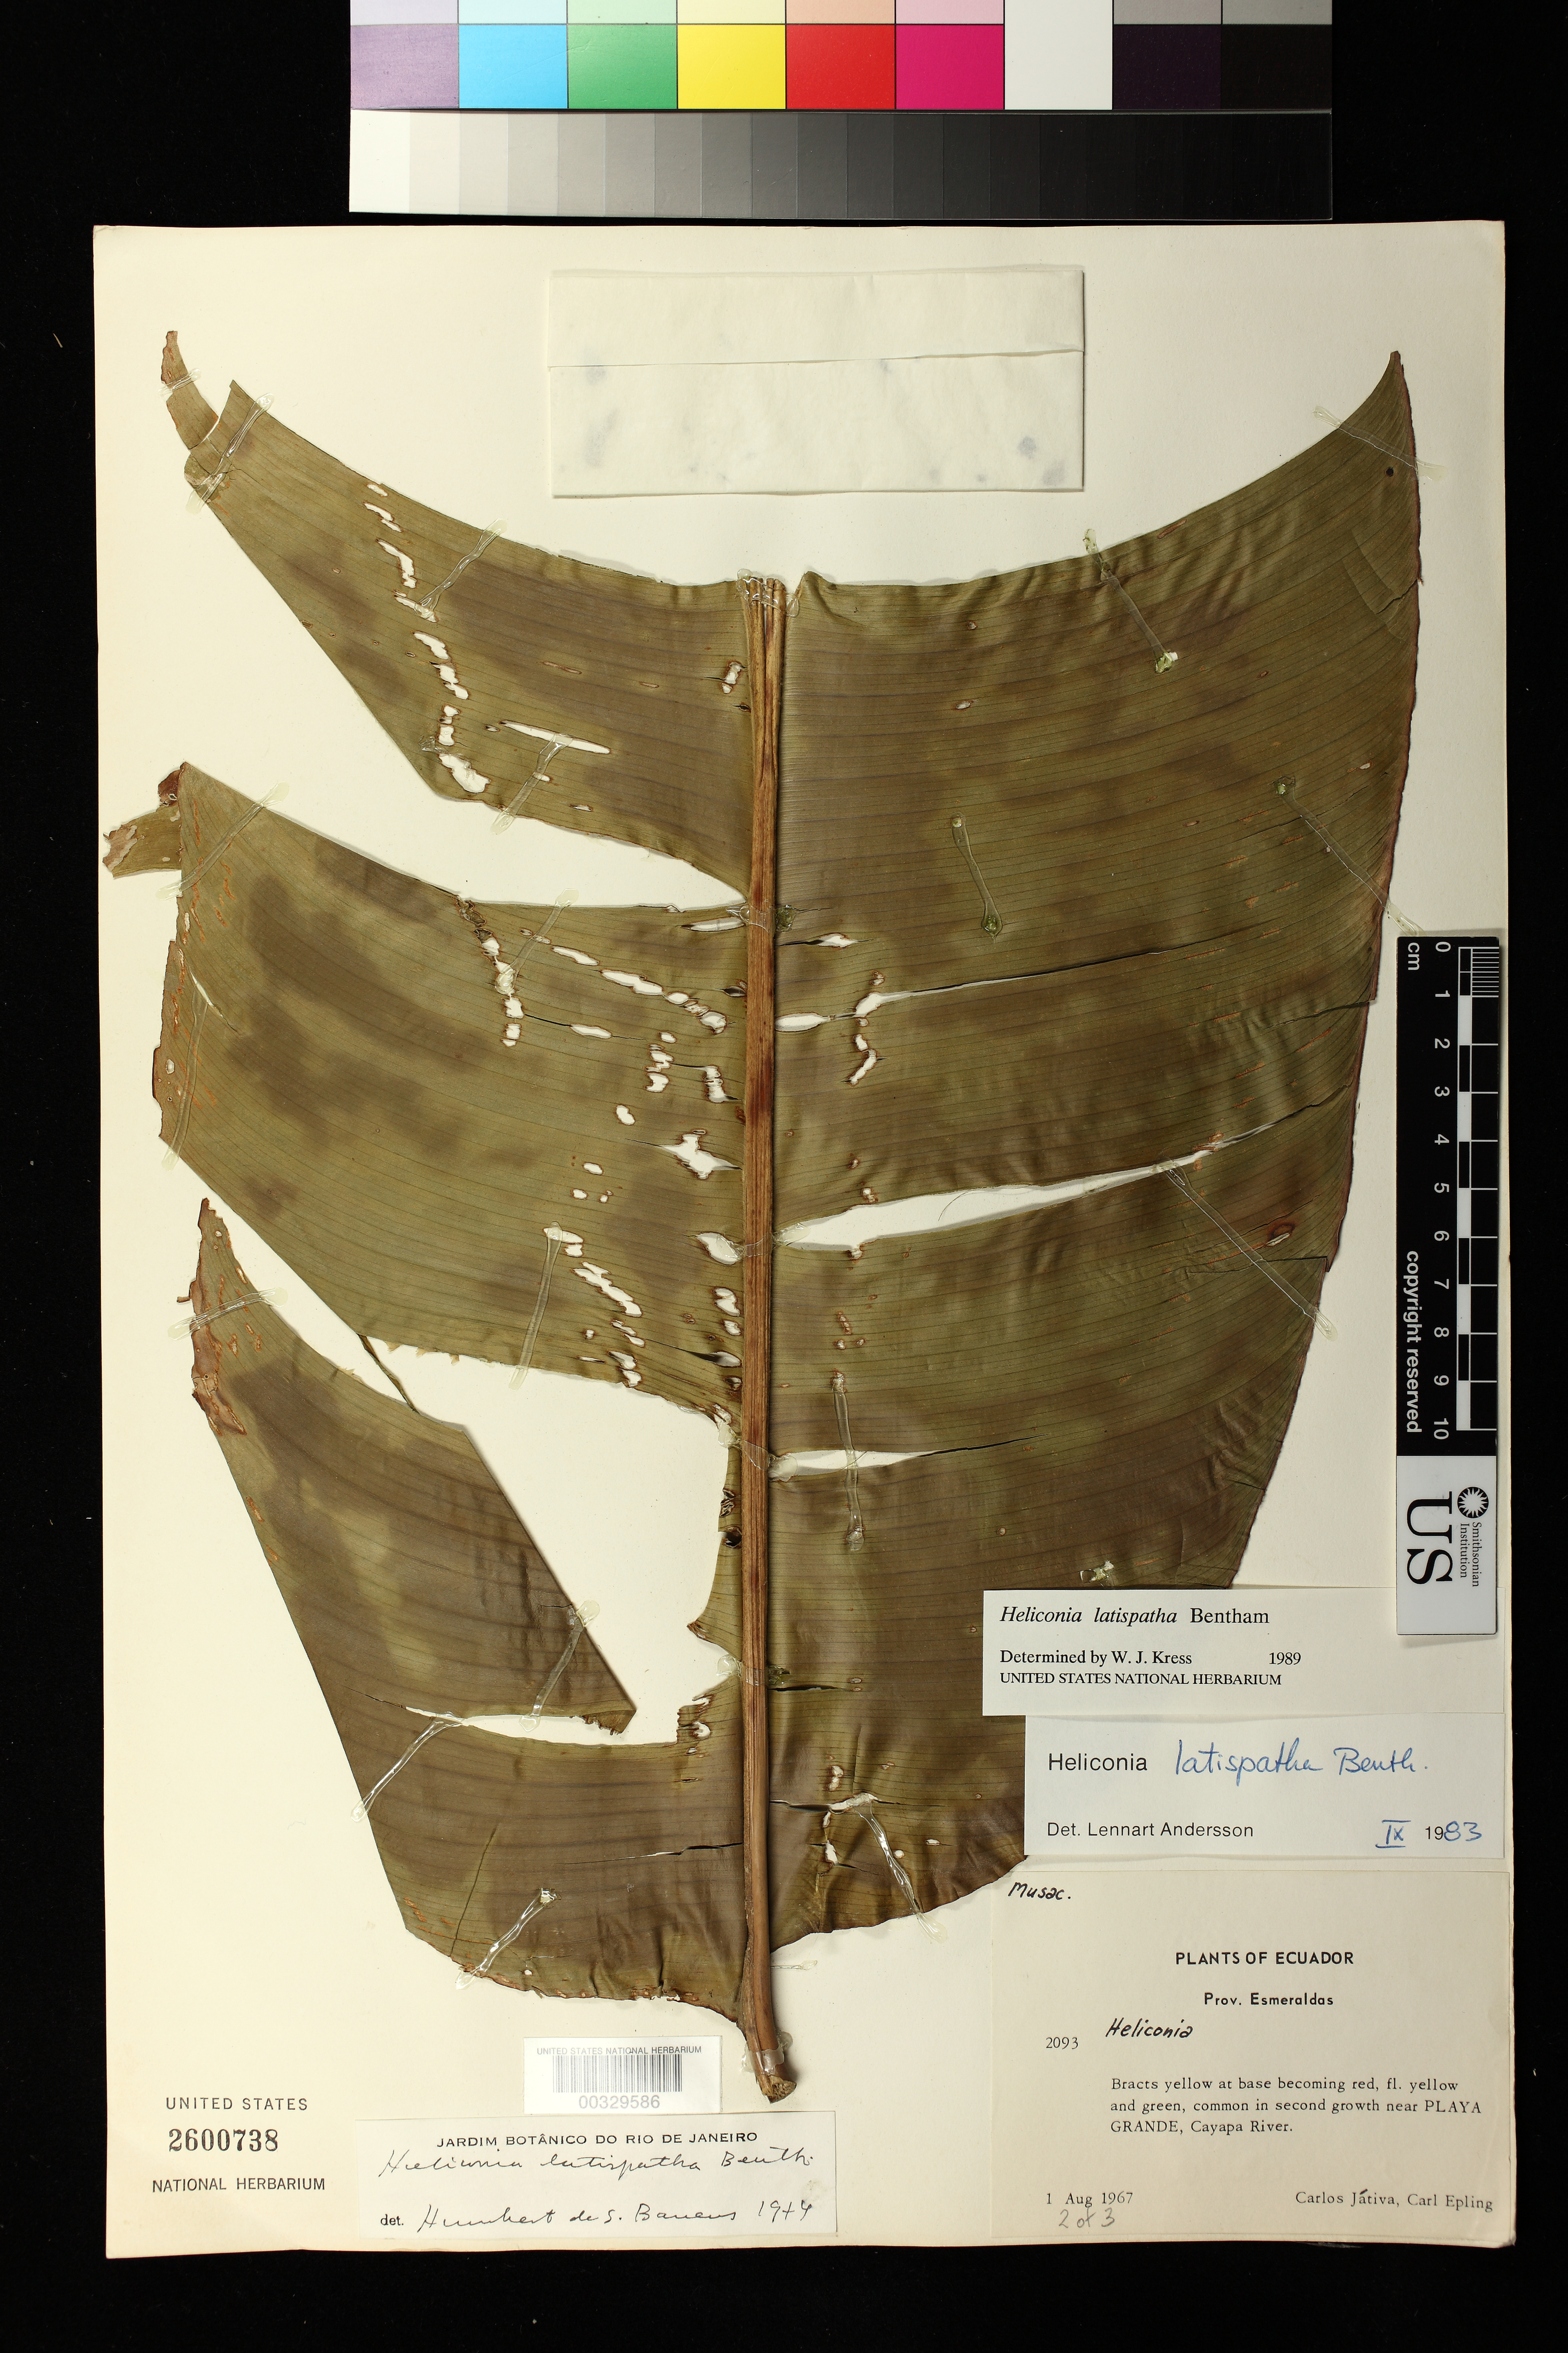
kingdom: Plantae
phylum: Tracheophyta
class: Liliopsida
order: Zingiberales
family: Heliconiaceae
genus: Heliconia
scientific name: Heliconia latispatha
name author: Benth.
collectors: C. D. Játiva & C. C. Epling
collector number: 2093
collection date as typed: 01 Aug 1967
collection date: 1967-08-01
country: Ecuador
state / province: Esmeraldas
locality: Common in second growth near Playa Grande, Cayapa River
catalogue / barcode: US 2600738